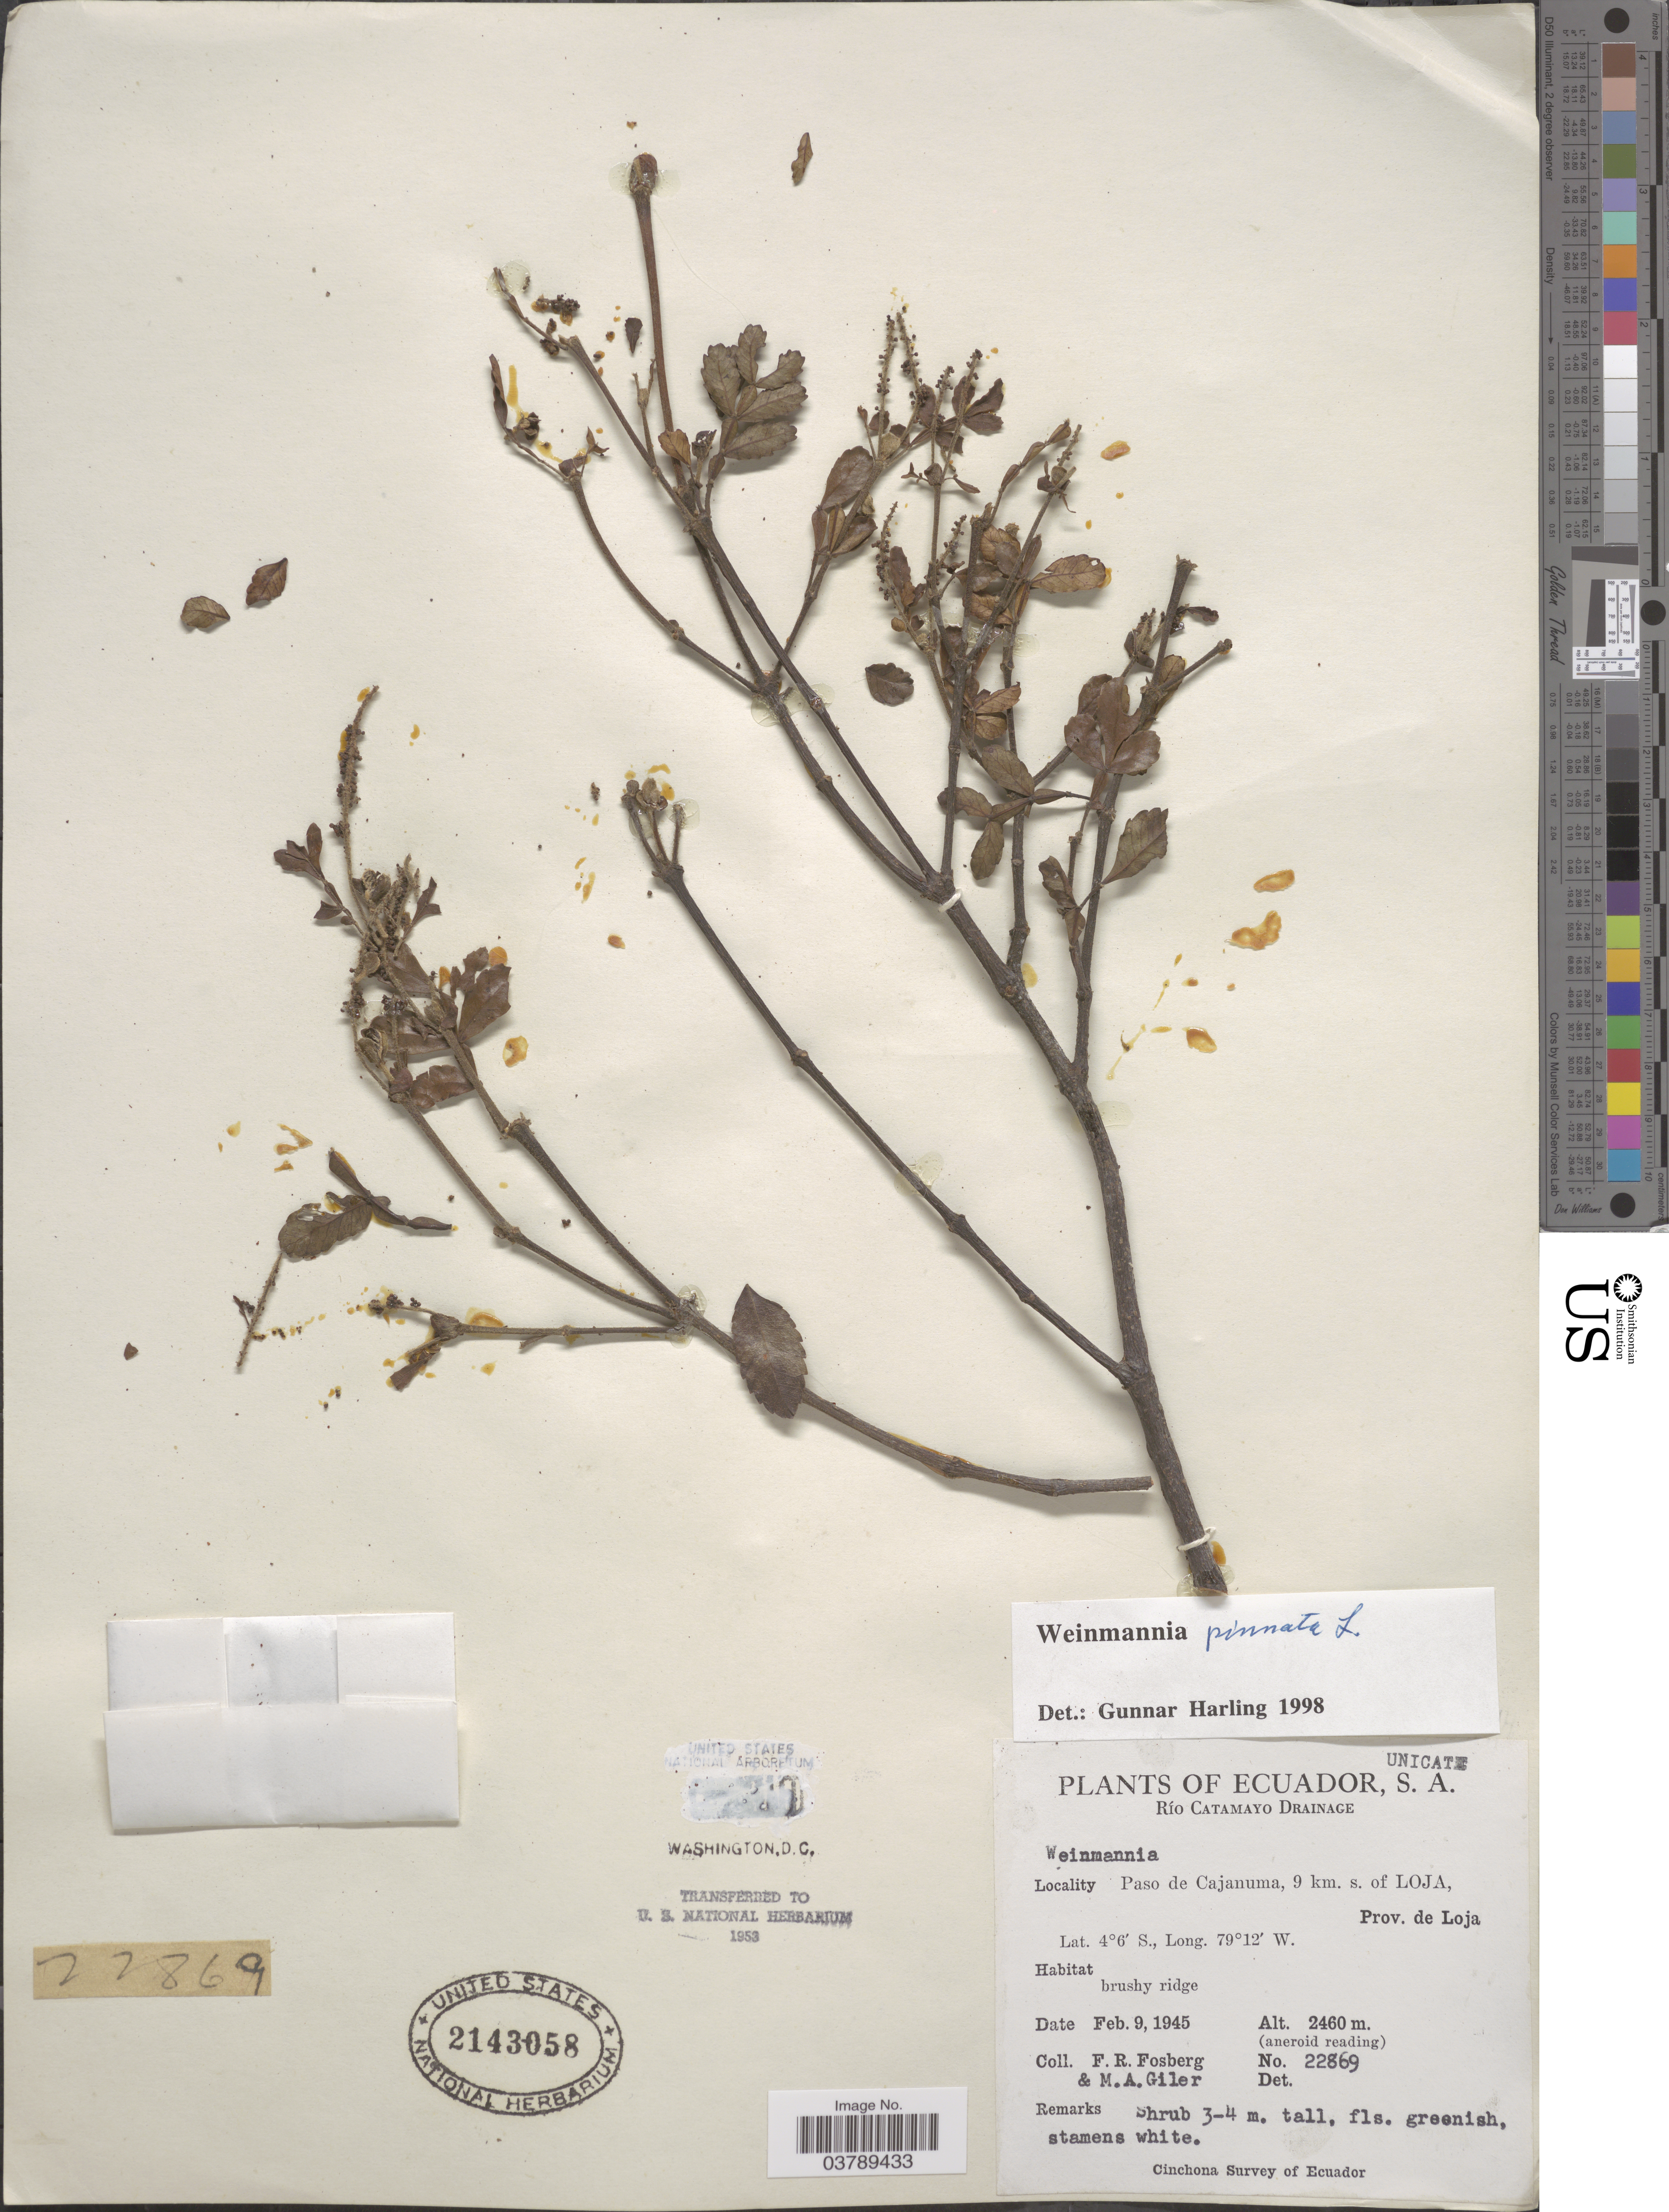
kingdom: Plantae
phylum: Tracheophyta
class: Magnoliopsida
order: Oxalidales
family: Cunoniaceae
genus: Weinmannia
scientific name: Weinmannia pinnata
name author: L.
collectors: F. R. Fosberg & M. Giler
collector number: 22869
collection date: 1945-02-09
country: Ecuador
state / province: Loja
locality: Río Catamayo Drainage. Paso de Cajanuma, 9 km. s. of Loja.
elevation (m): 2460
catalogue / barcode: US 2143058